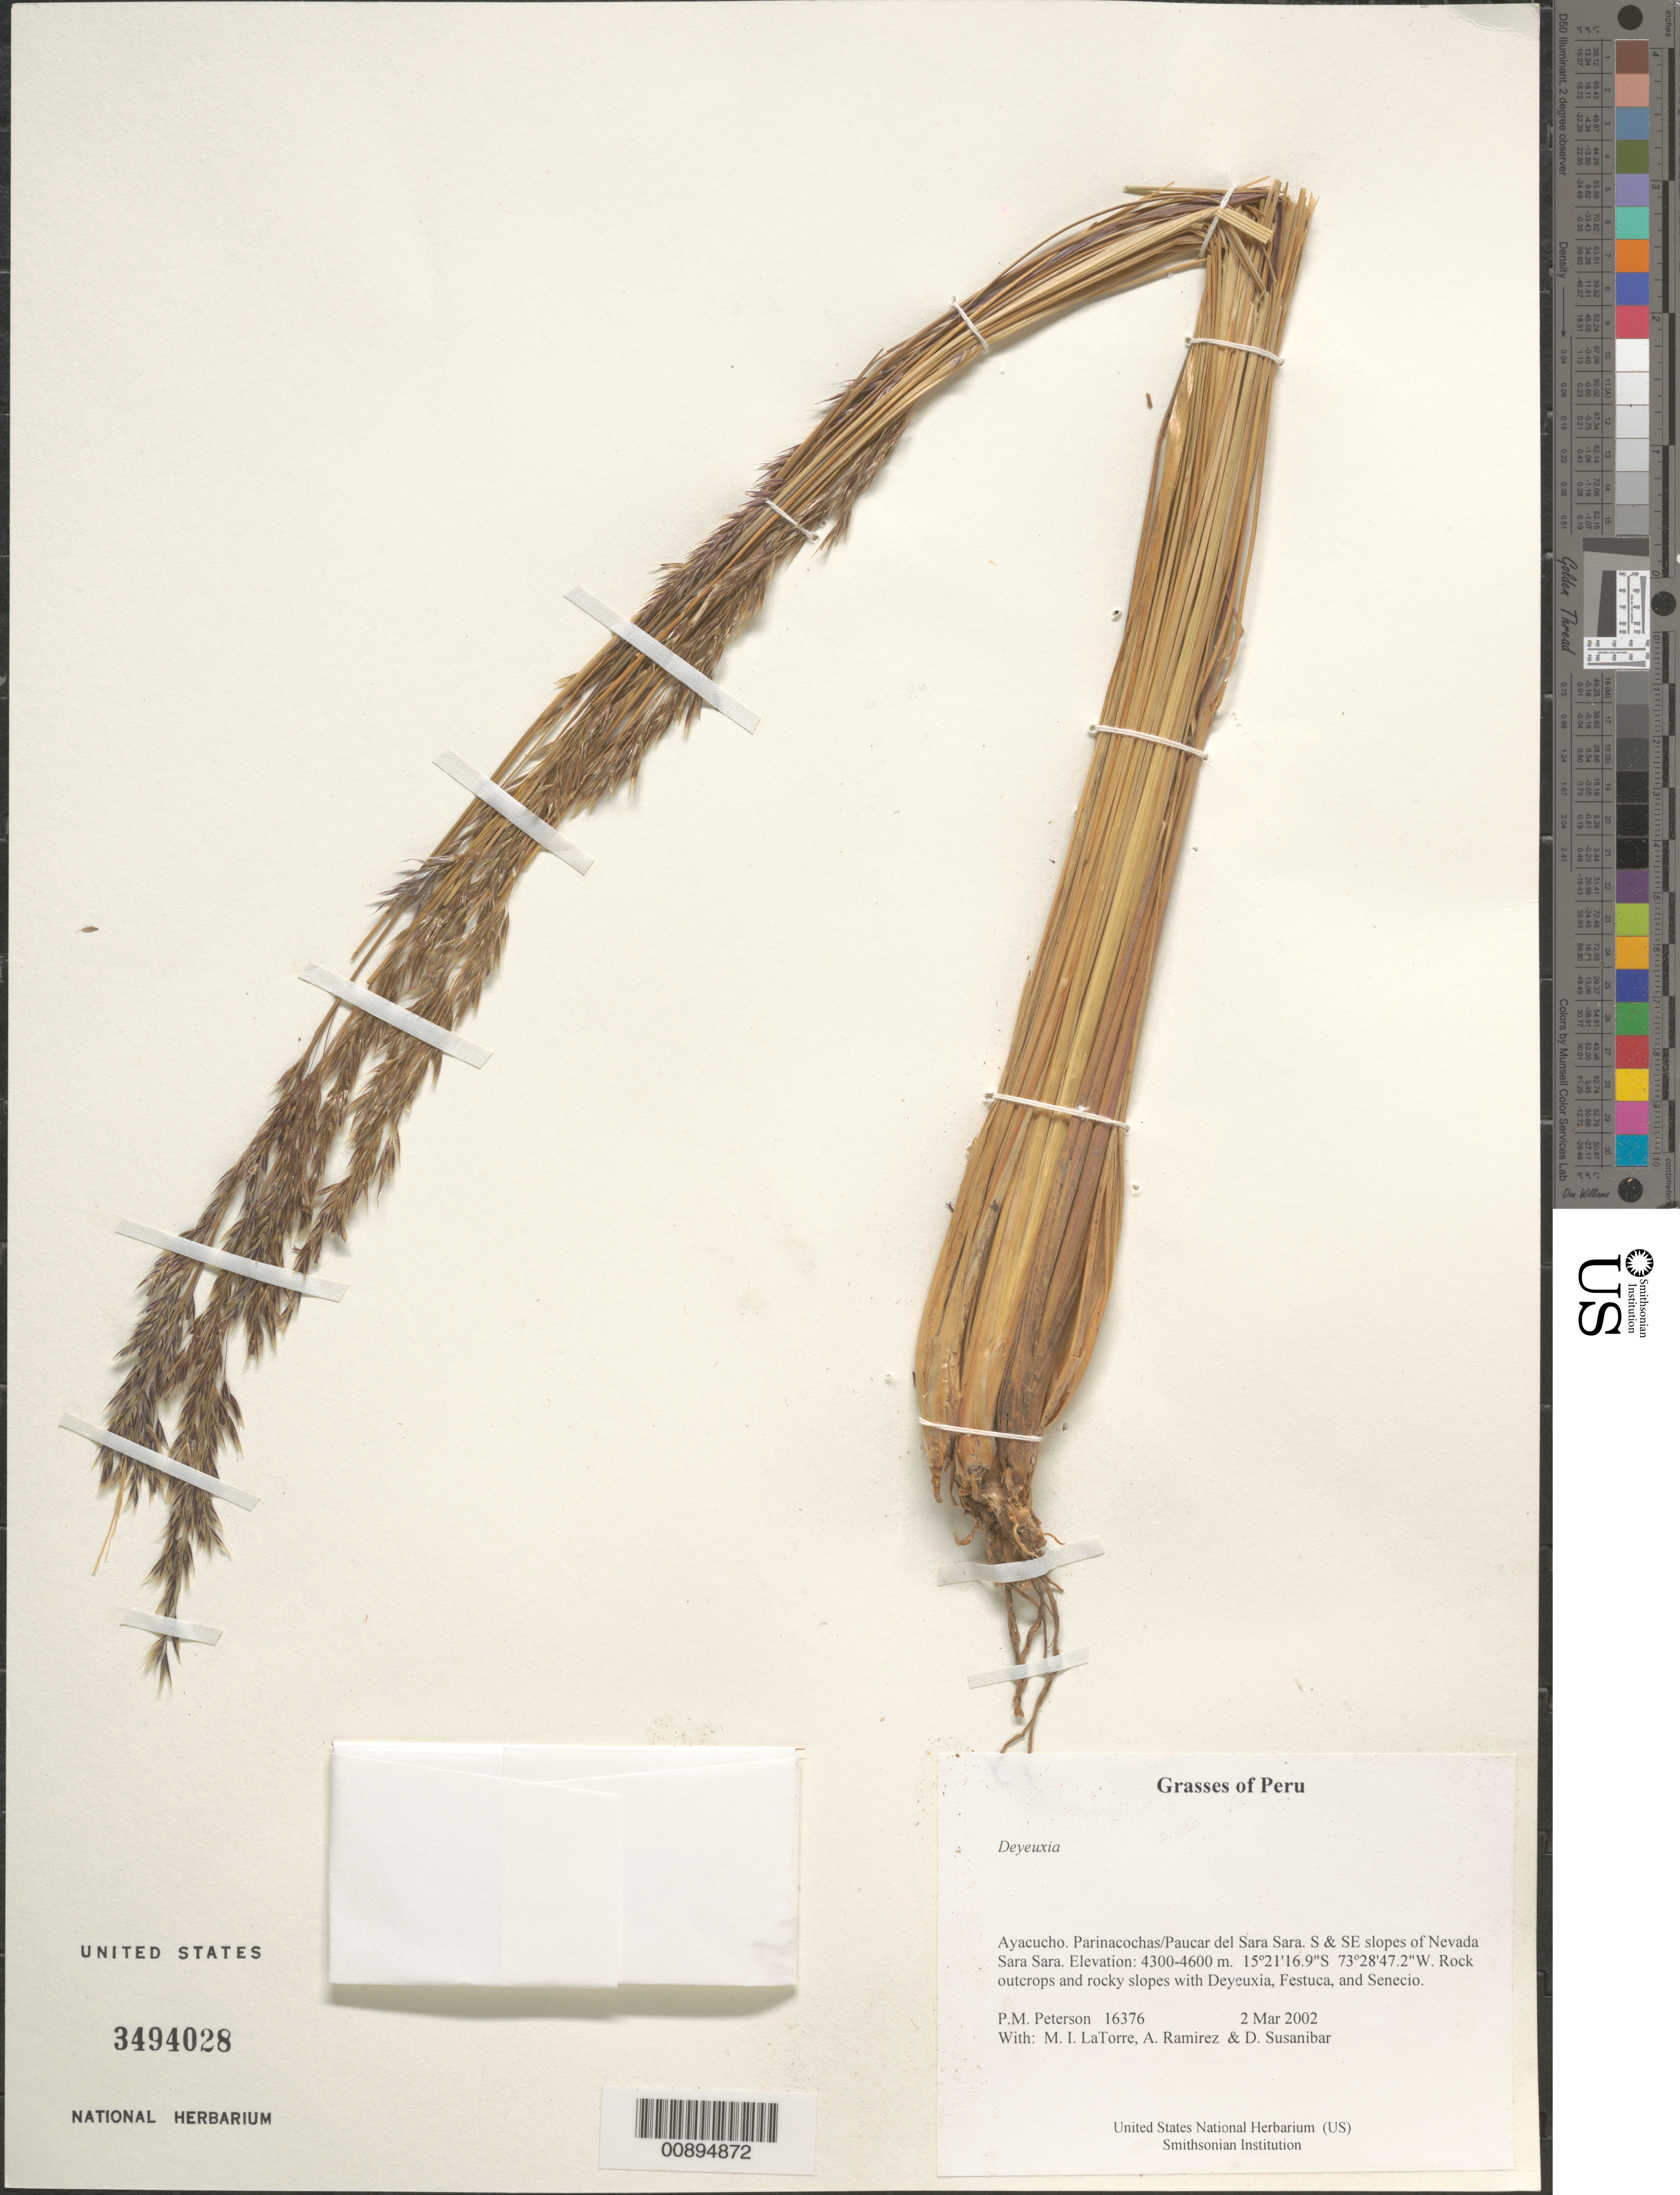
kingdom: Plantae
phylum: Tracheophyta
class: Liliopsida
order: Poales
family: Poaceae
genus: Calamagrostis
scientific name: Calamagrostis sp.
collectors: P. M. Peterson, M. I. La Torre, A. Ramírez & D. Susanibar Cruz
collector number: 16376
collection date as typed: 02 Mar 2002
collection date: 2002-03-02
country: Peru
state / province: Ayacucho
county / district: Parinacochas/Paucar del Sara Sara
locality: S & SE slopes of Nevada Sara Sara.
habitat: Rock outcrops and rocky slopes with ~Deyeuxia, Festuca, and Senecio~.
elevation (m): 4300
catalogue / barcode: US 3494028